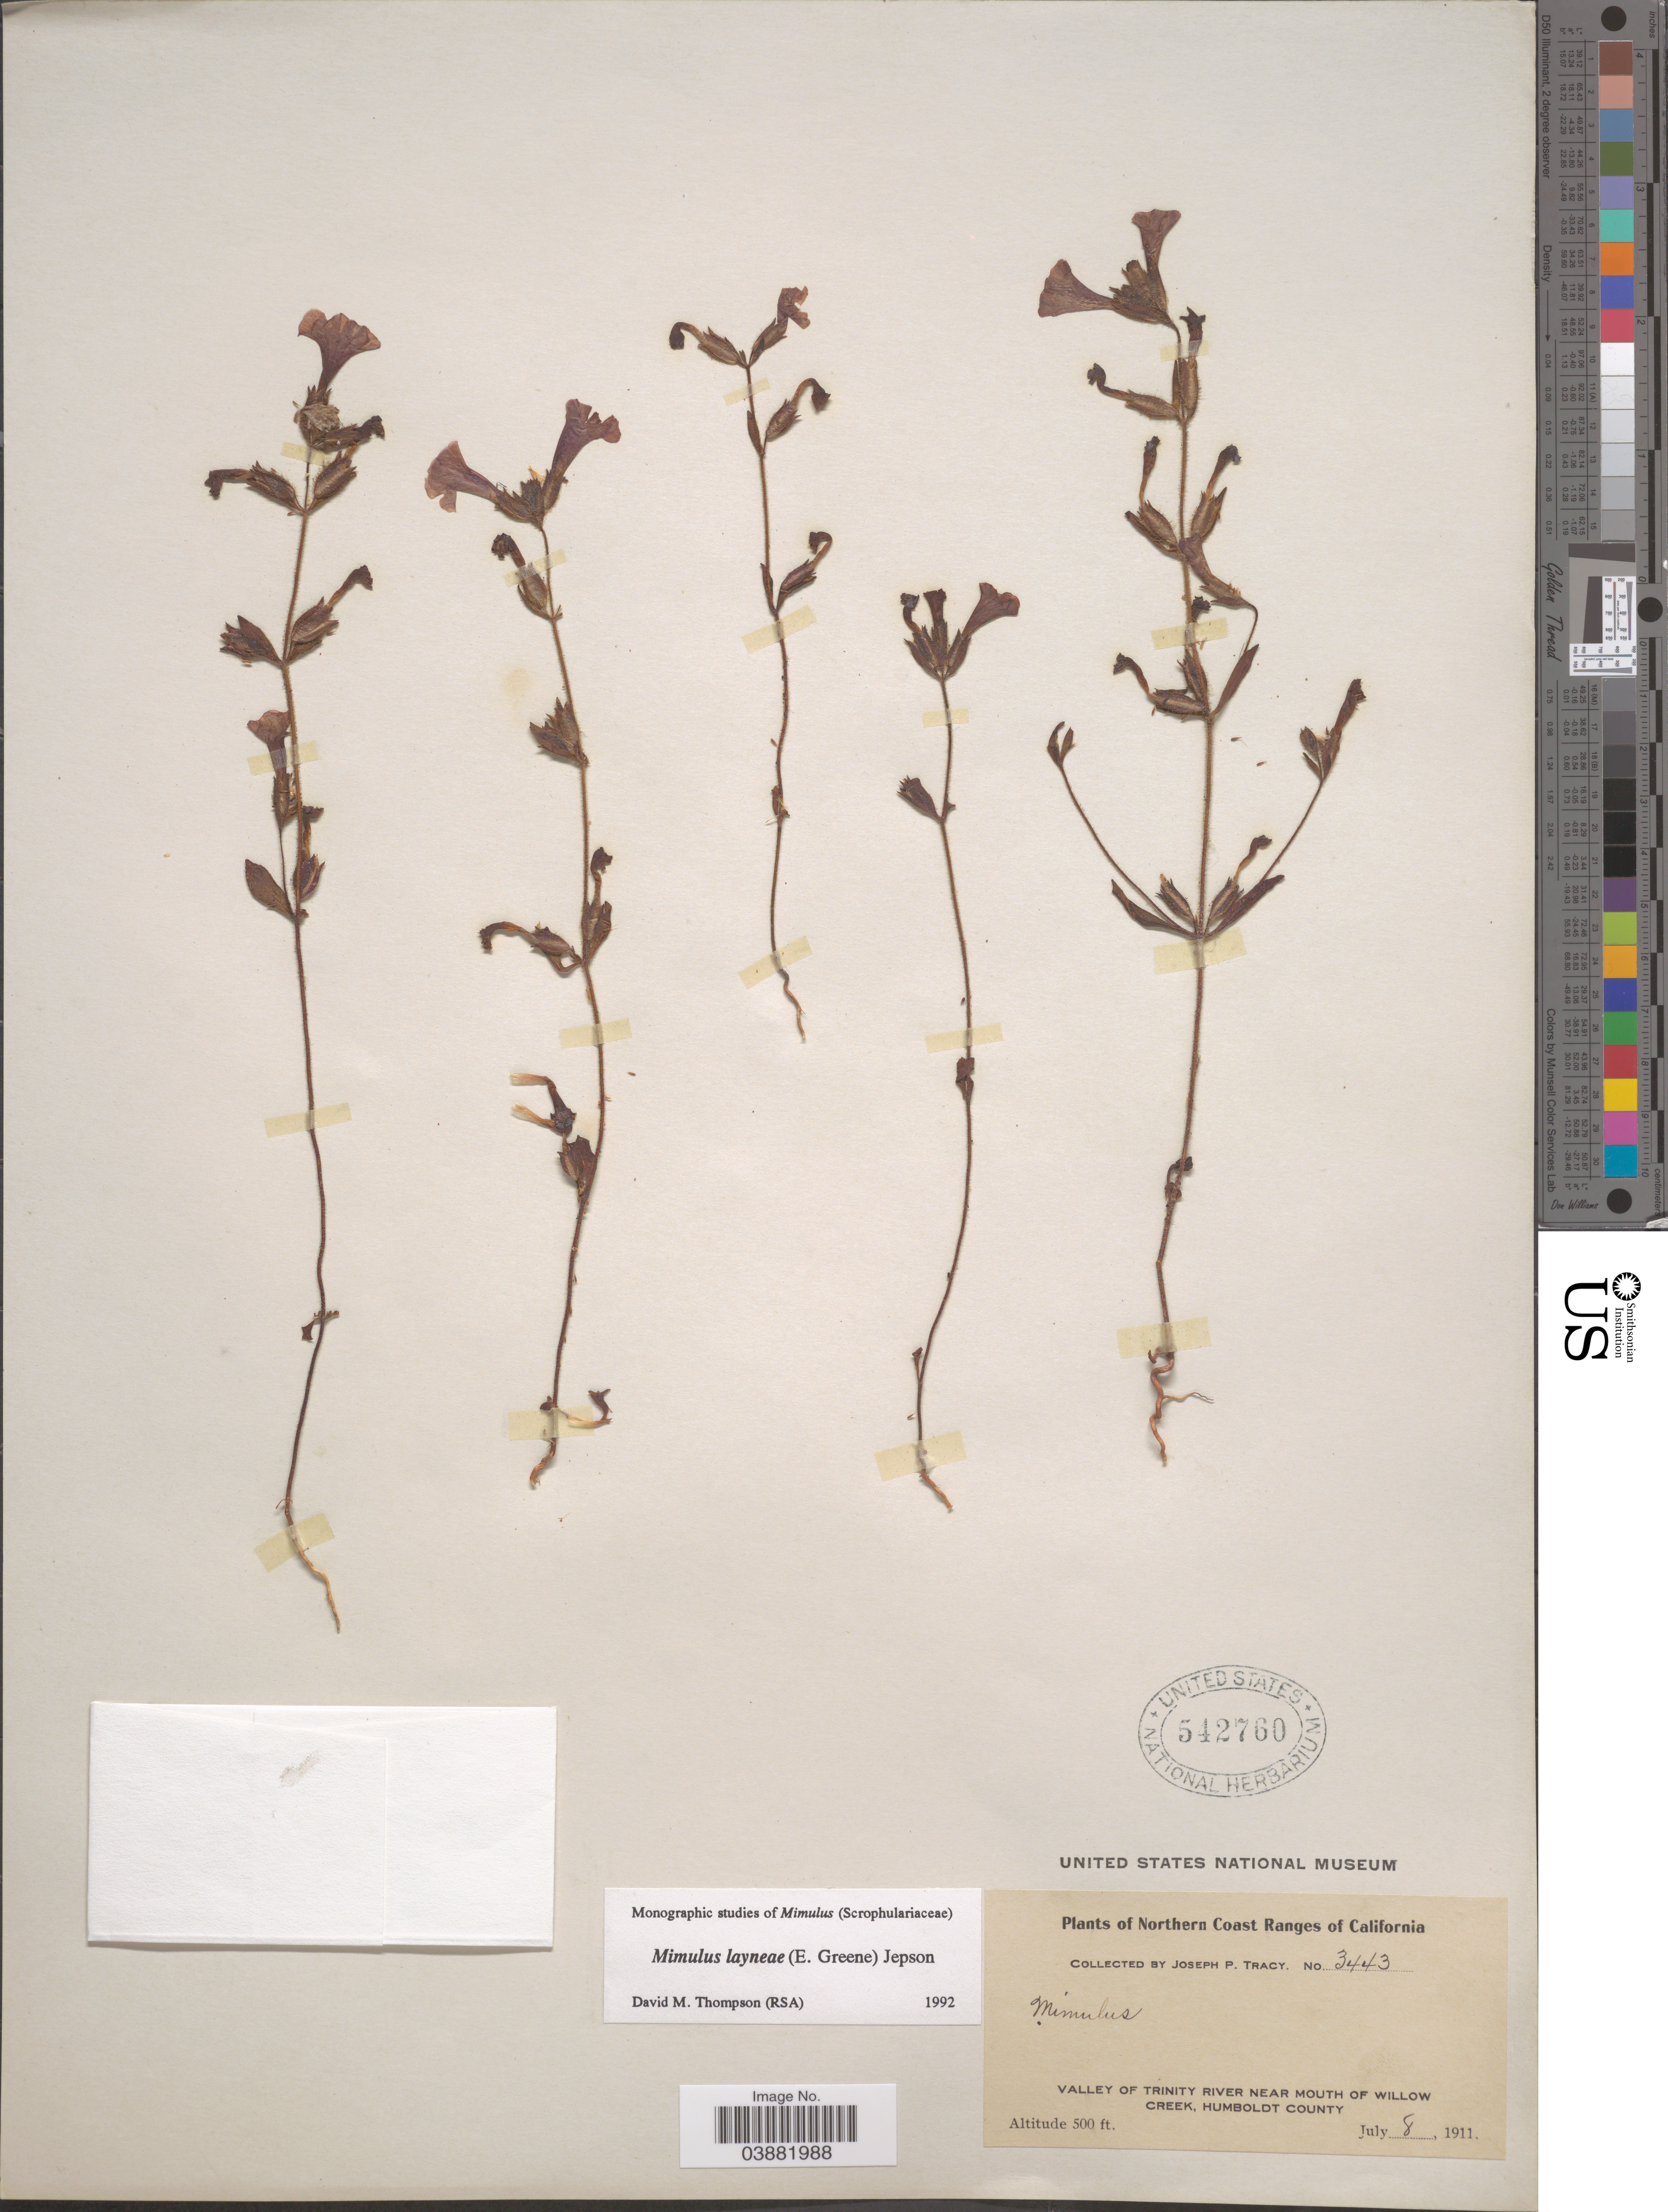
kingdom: Plantae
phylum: Tracheophyta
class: Magnoliopsida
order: Lamiales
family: Phrymaceae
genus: Mimulus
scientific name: Mimulus layneae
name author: (Greene) Jeps.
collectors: J. Tracy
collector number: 3443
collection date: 1911-07-08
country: United States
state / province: California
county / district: Humboldt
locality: Northern Coast Ranges. Valley of Trinity River near mouth of Willow Creek, Humboldt County.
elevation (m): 152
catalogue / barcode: US 542760